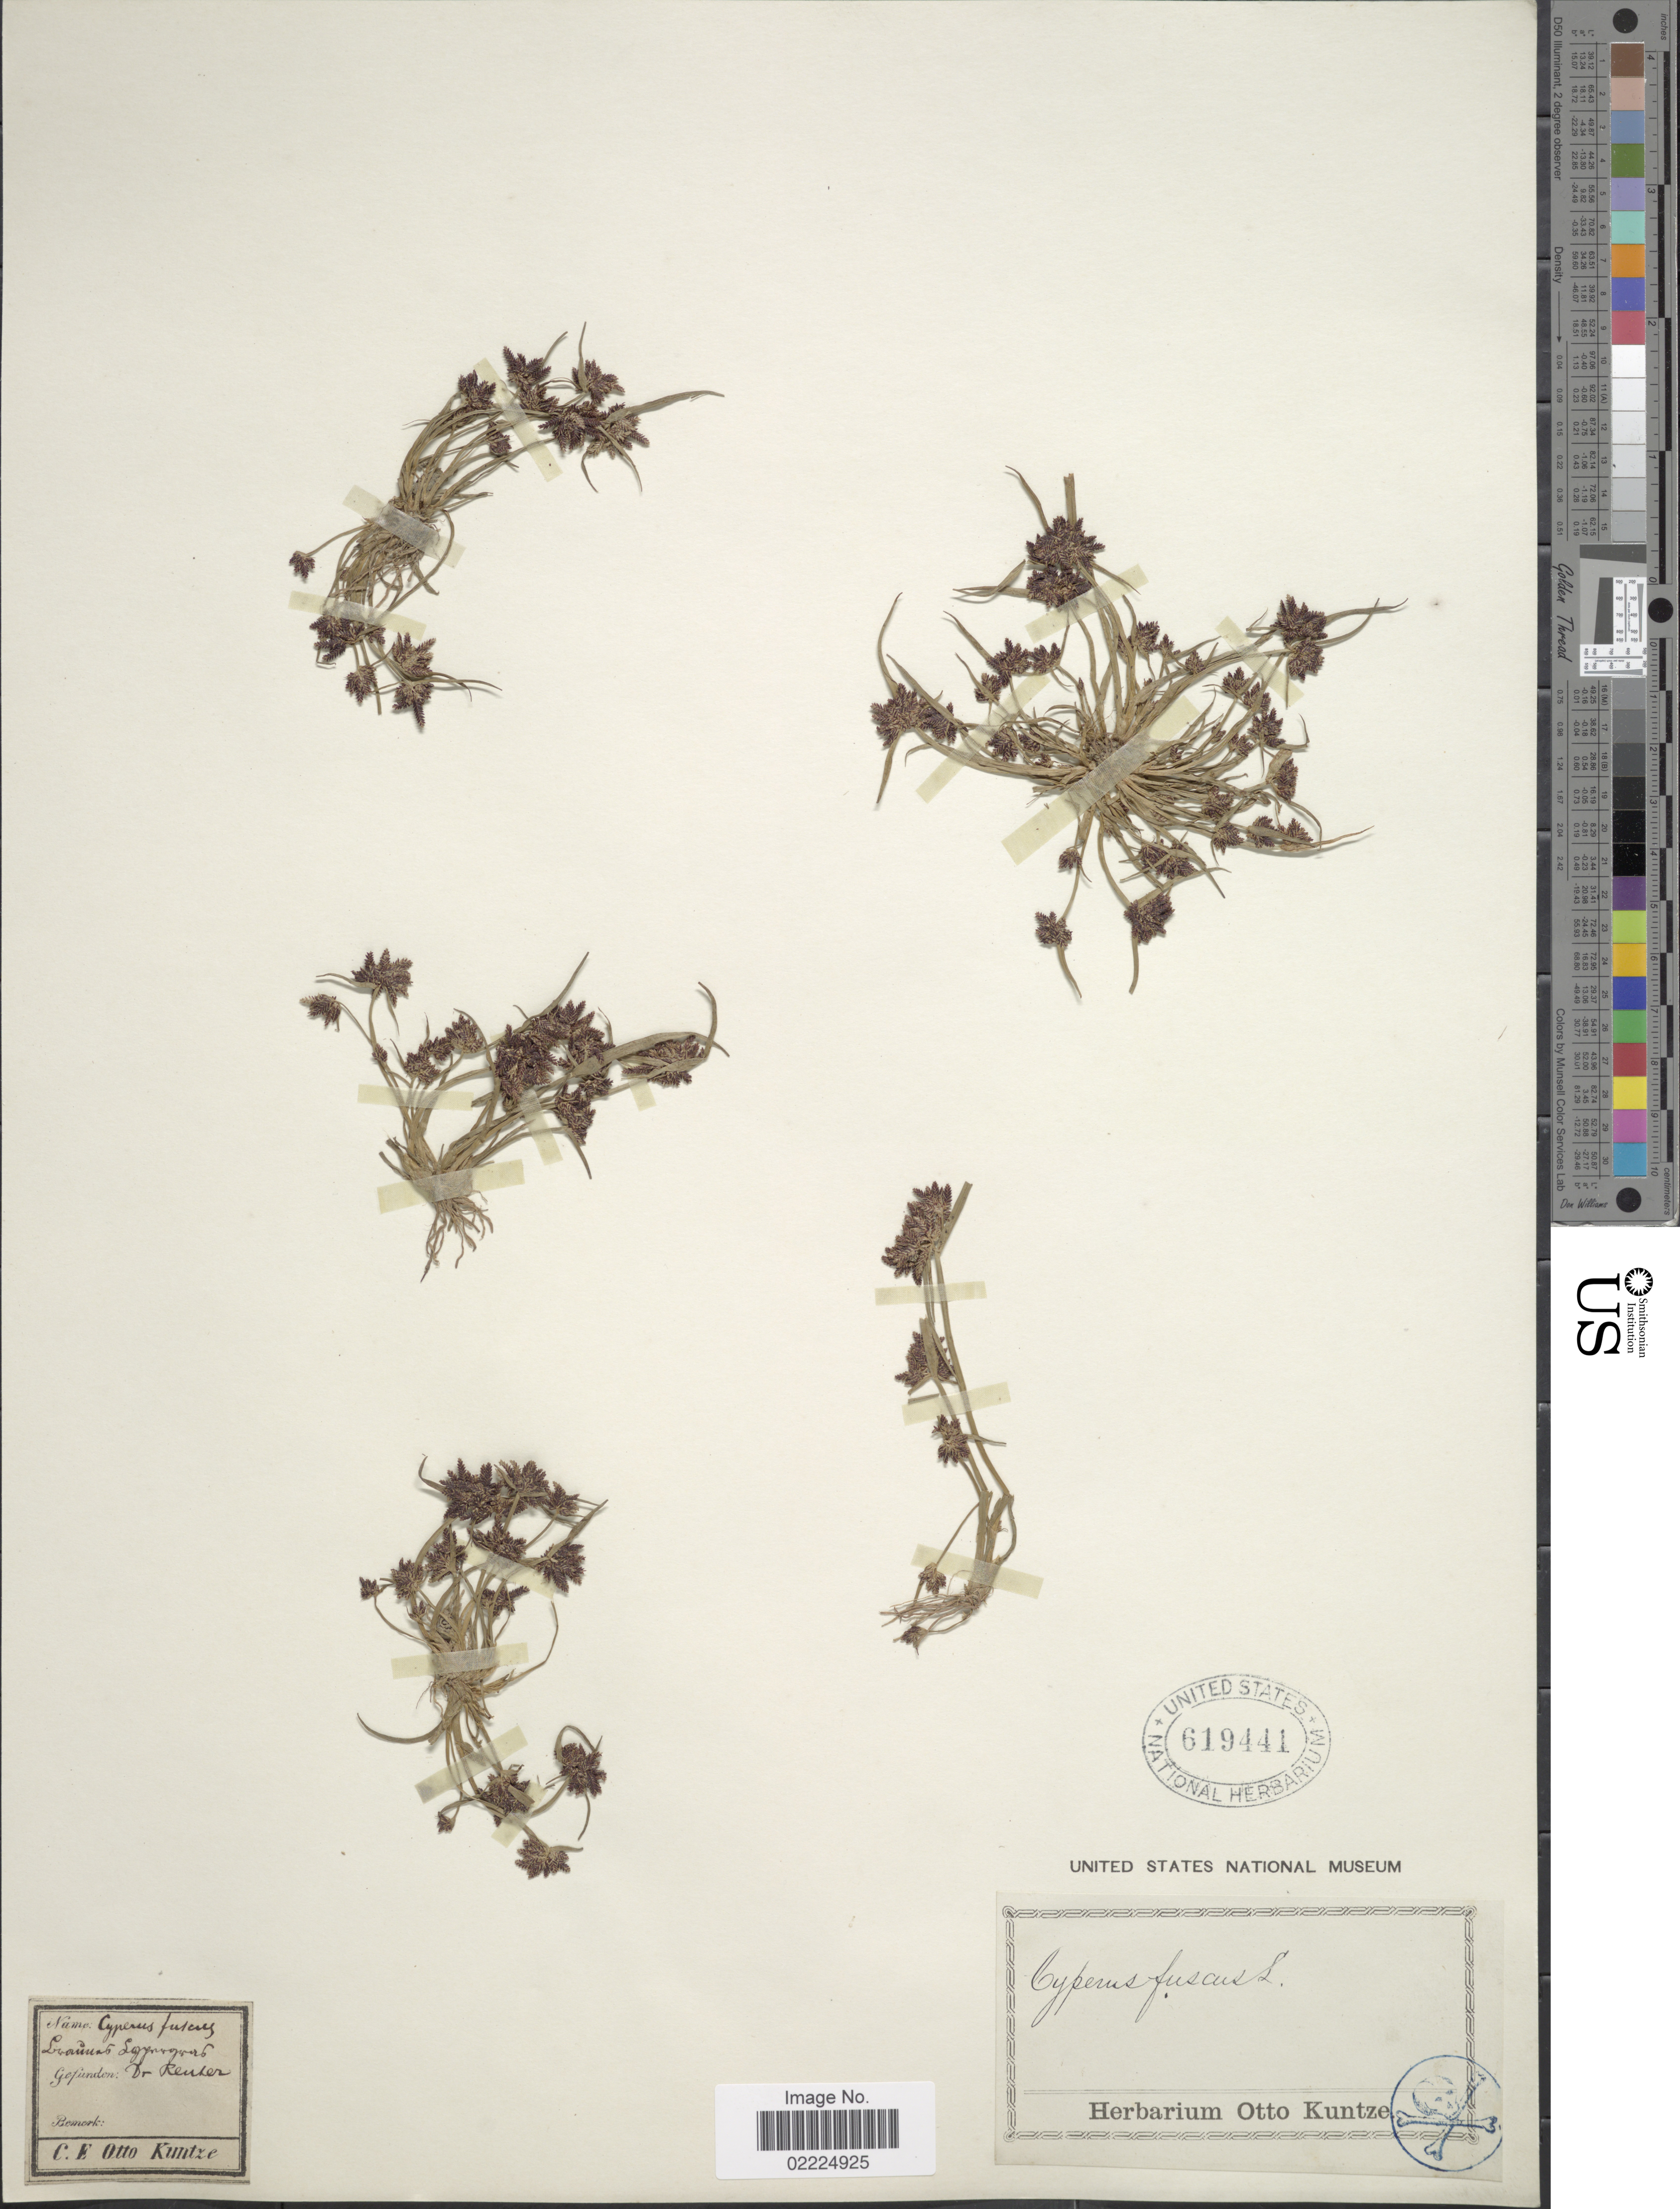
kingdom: Plantae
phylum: Tracheophyta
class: Liliopsida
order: Poales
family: Cyperaceae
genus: Cyperus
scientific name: Cyperus fuscus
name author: L.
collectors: -. Reuter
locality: Lrau [illegible text] L [illegible text] [interpreted]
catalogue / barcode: US 619441